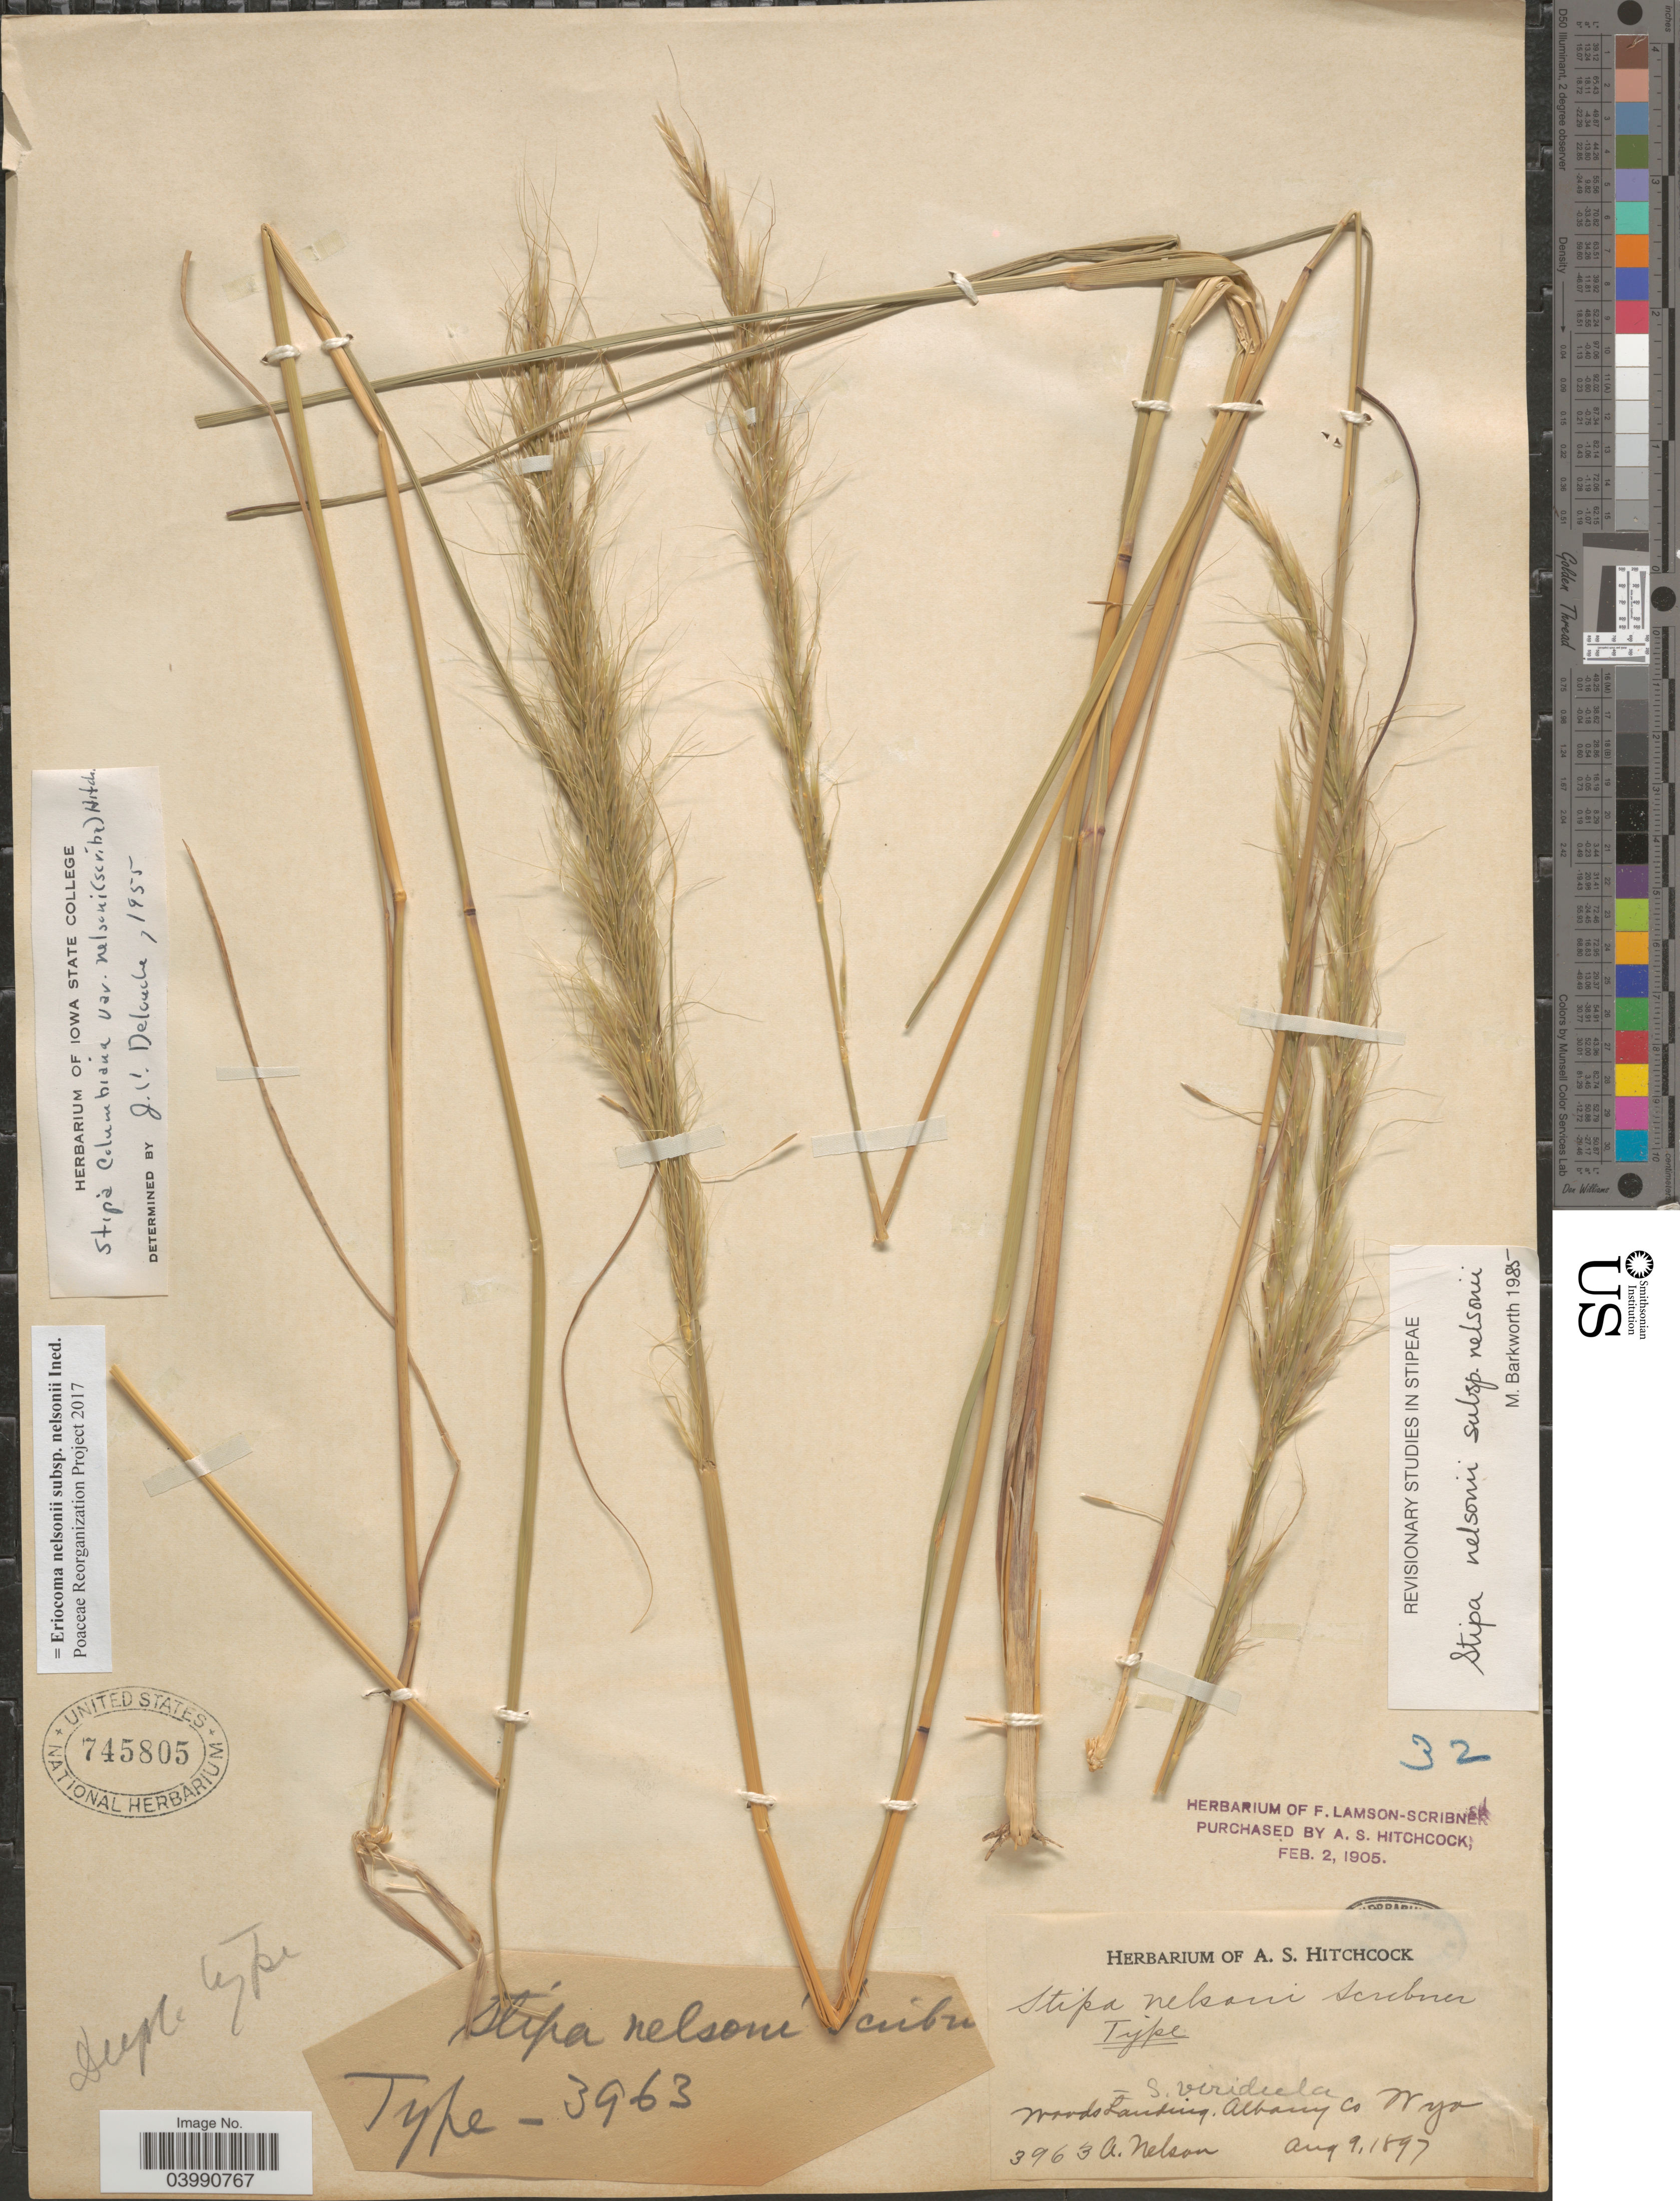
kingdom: Plantae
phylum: Tracheophyta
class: Liliopsida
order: Poales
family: Poaceae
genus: Eriocoma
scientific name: Eriocoma nelsonii subsp. nelsonii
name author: (Scribn.) Romasch.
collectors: A. Nelson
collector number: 3963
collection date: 1897-08-09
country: United States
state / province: Wyoming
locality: Woods Landing, Albany Co.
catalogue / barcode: US 745805